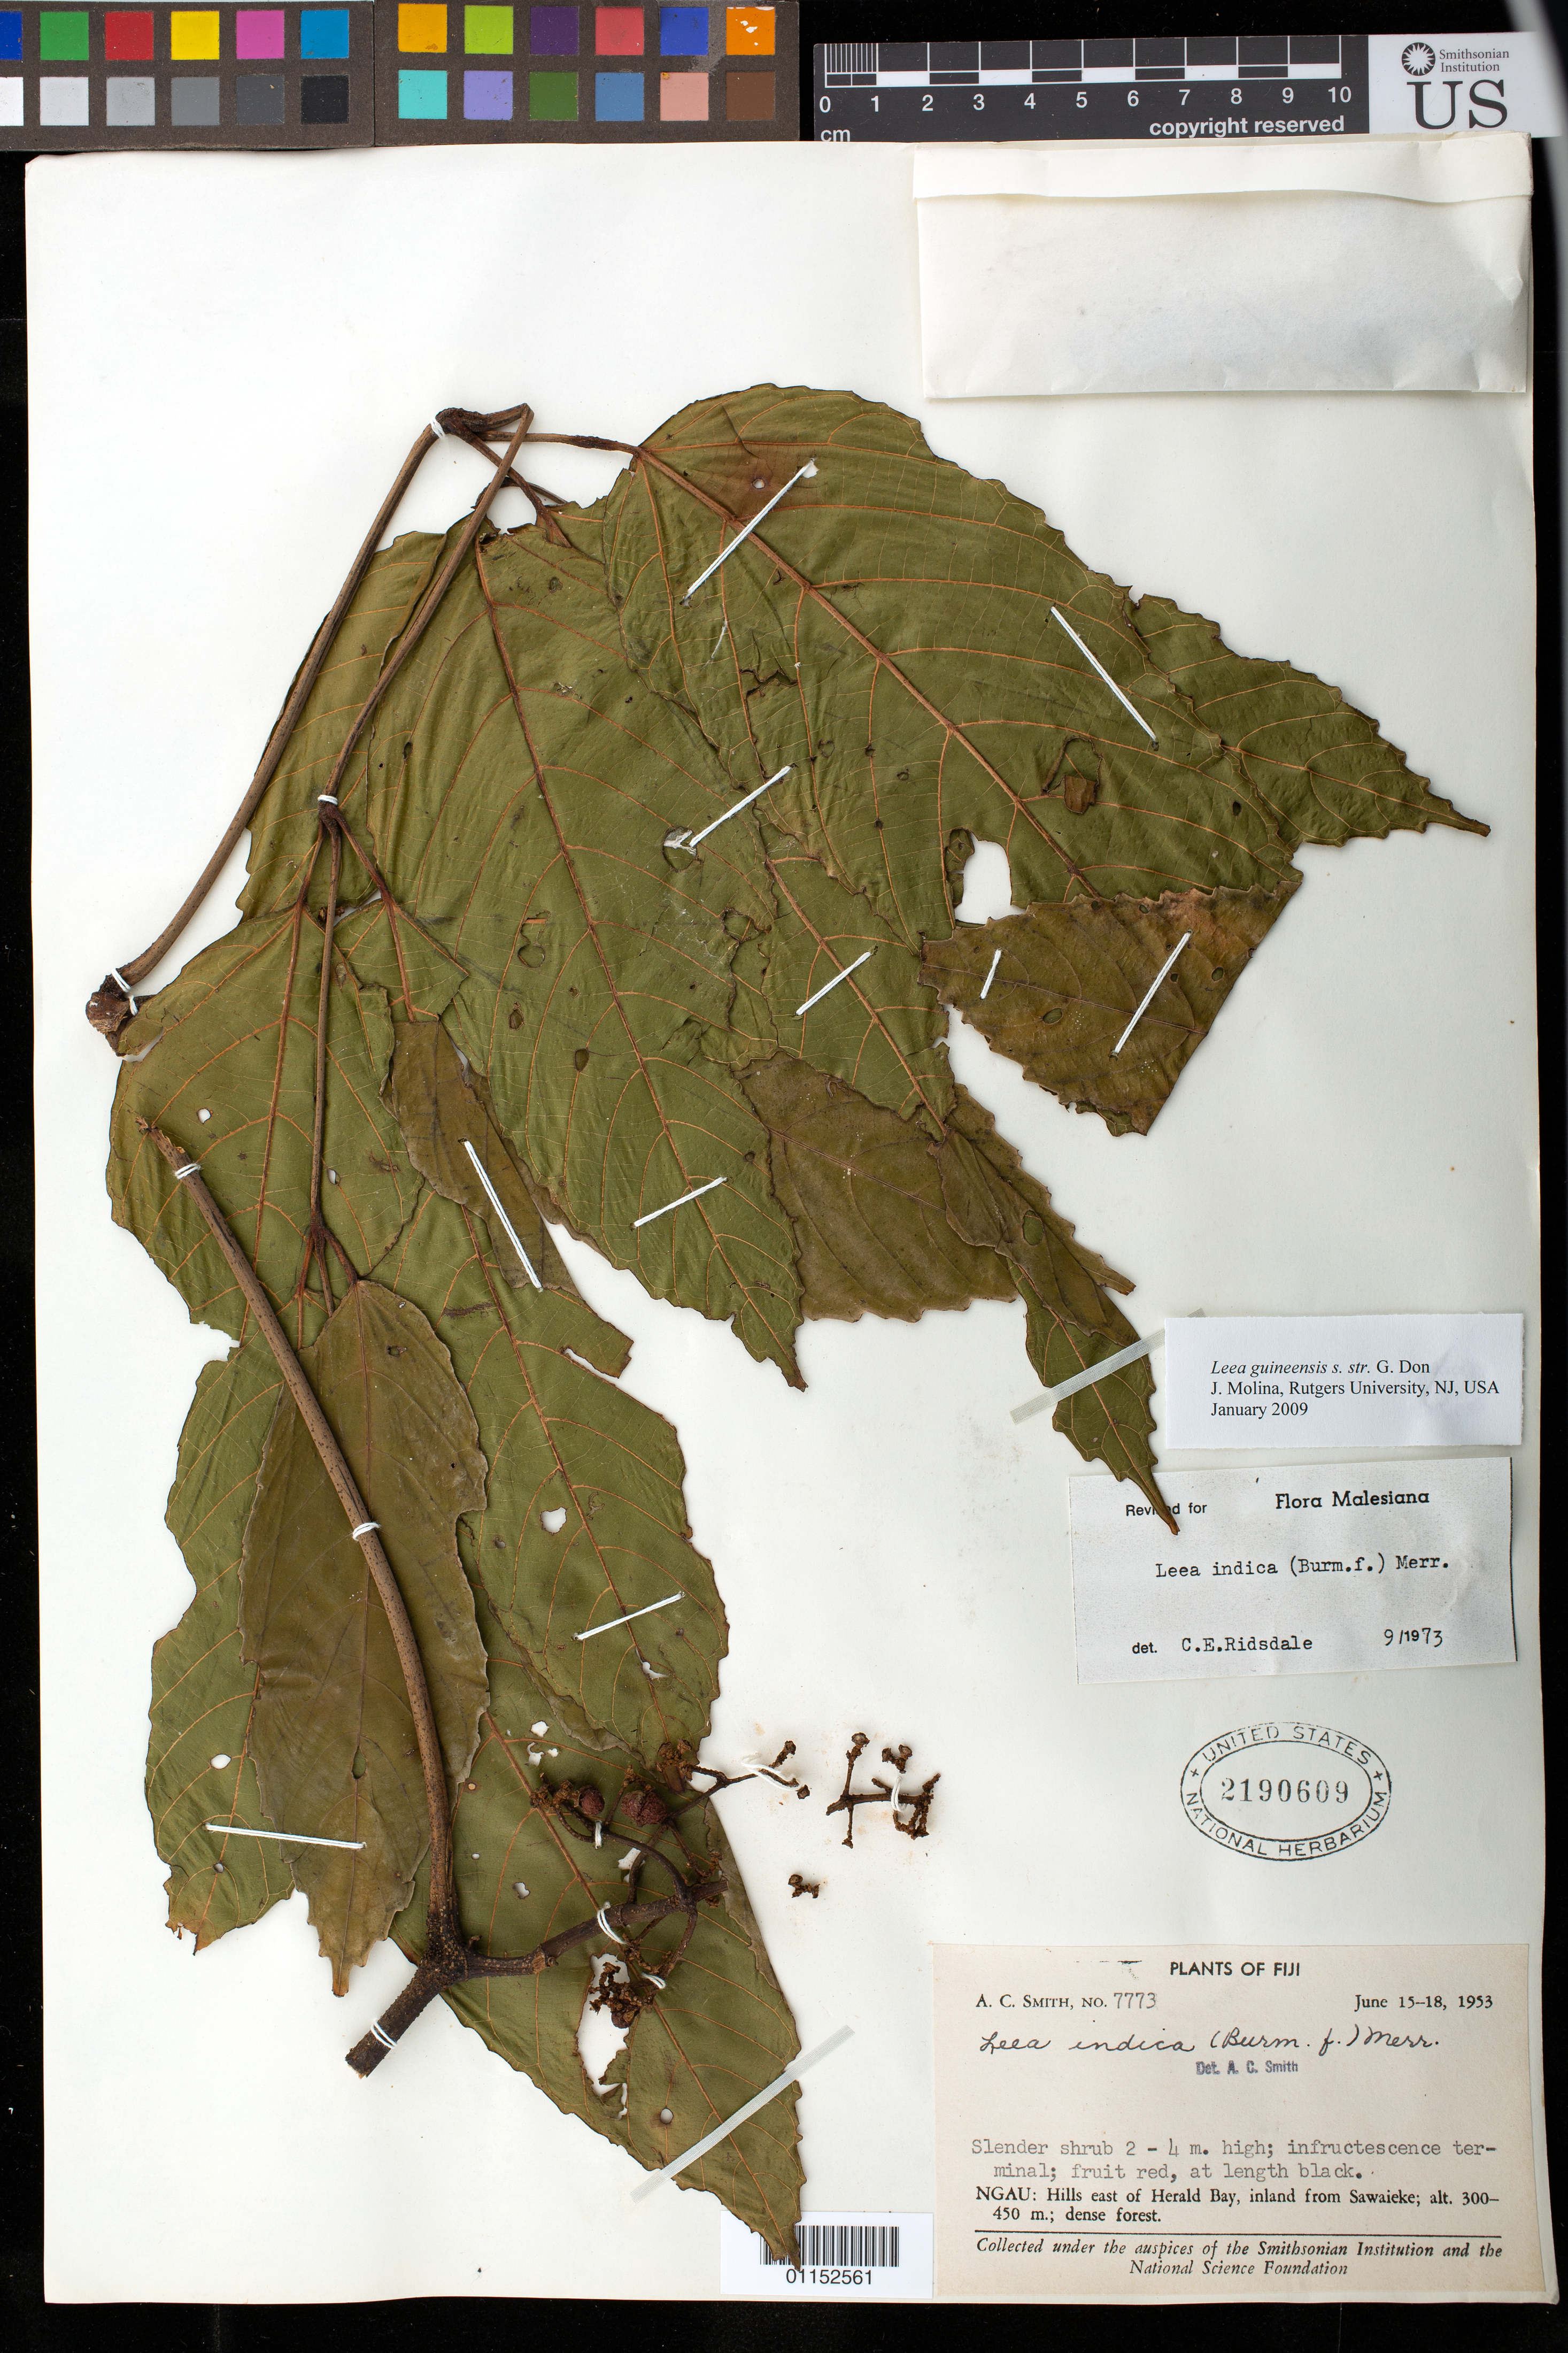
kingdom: Plantae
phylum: Tracheophyta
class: Magnoliopsida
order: Vitales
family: Vitaceae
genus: Leea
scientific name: Leea guineensis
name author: G. Don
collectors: A. C. Smith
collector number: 7773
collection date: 1953-06-15/1953-06-18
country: Fiji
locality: Ngau: Hills east of Herald Bay, inland from Sawaieke.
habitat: Dense forest.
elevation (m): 300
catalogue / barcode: US 2190609